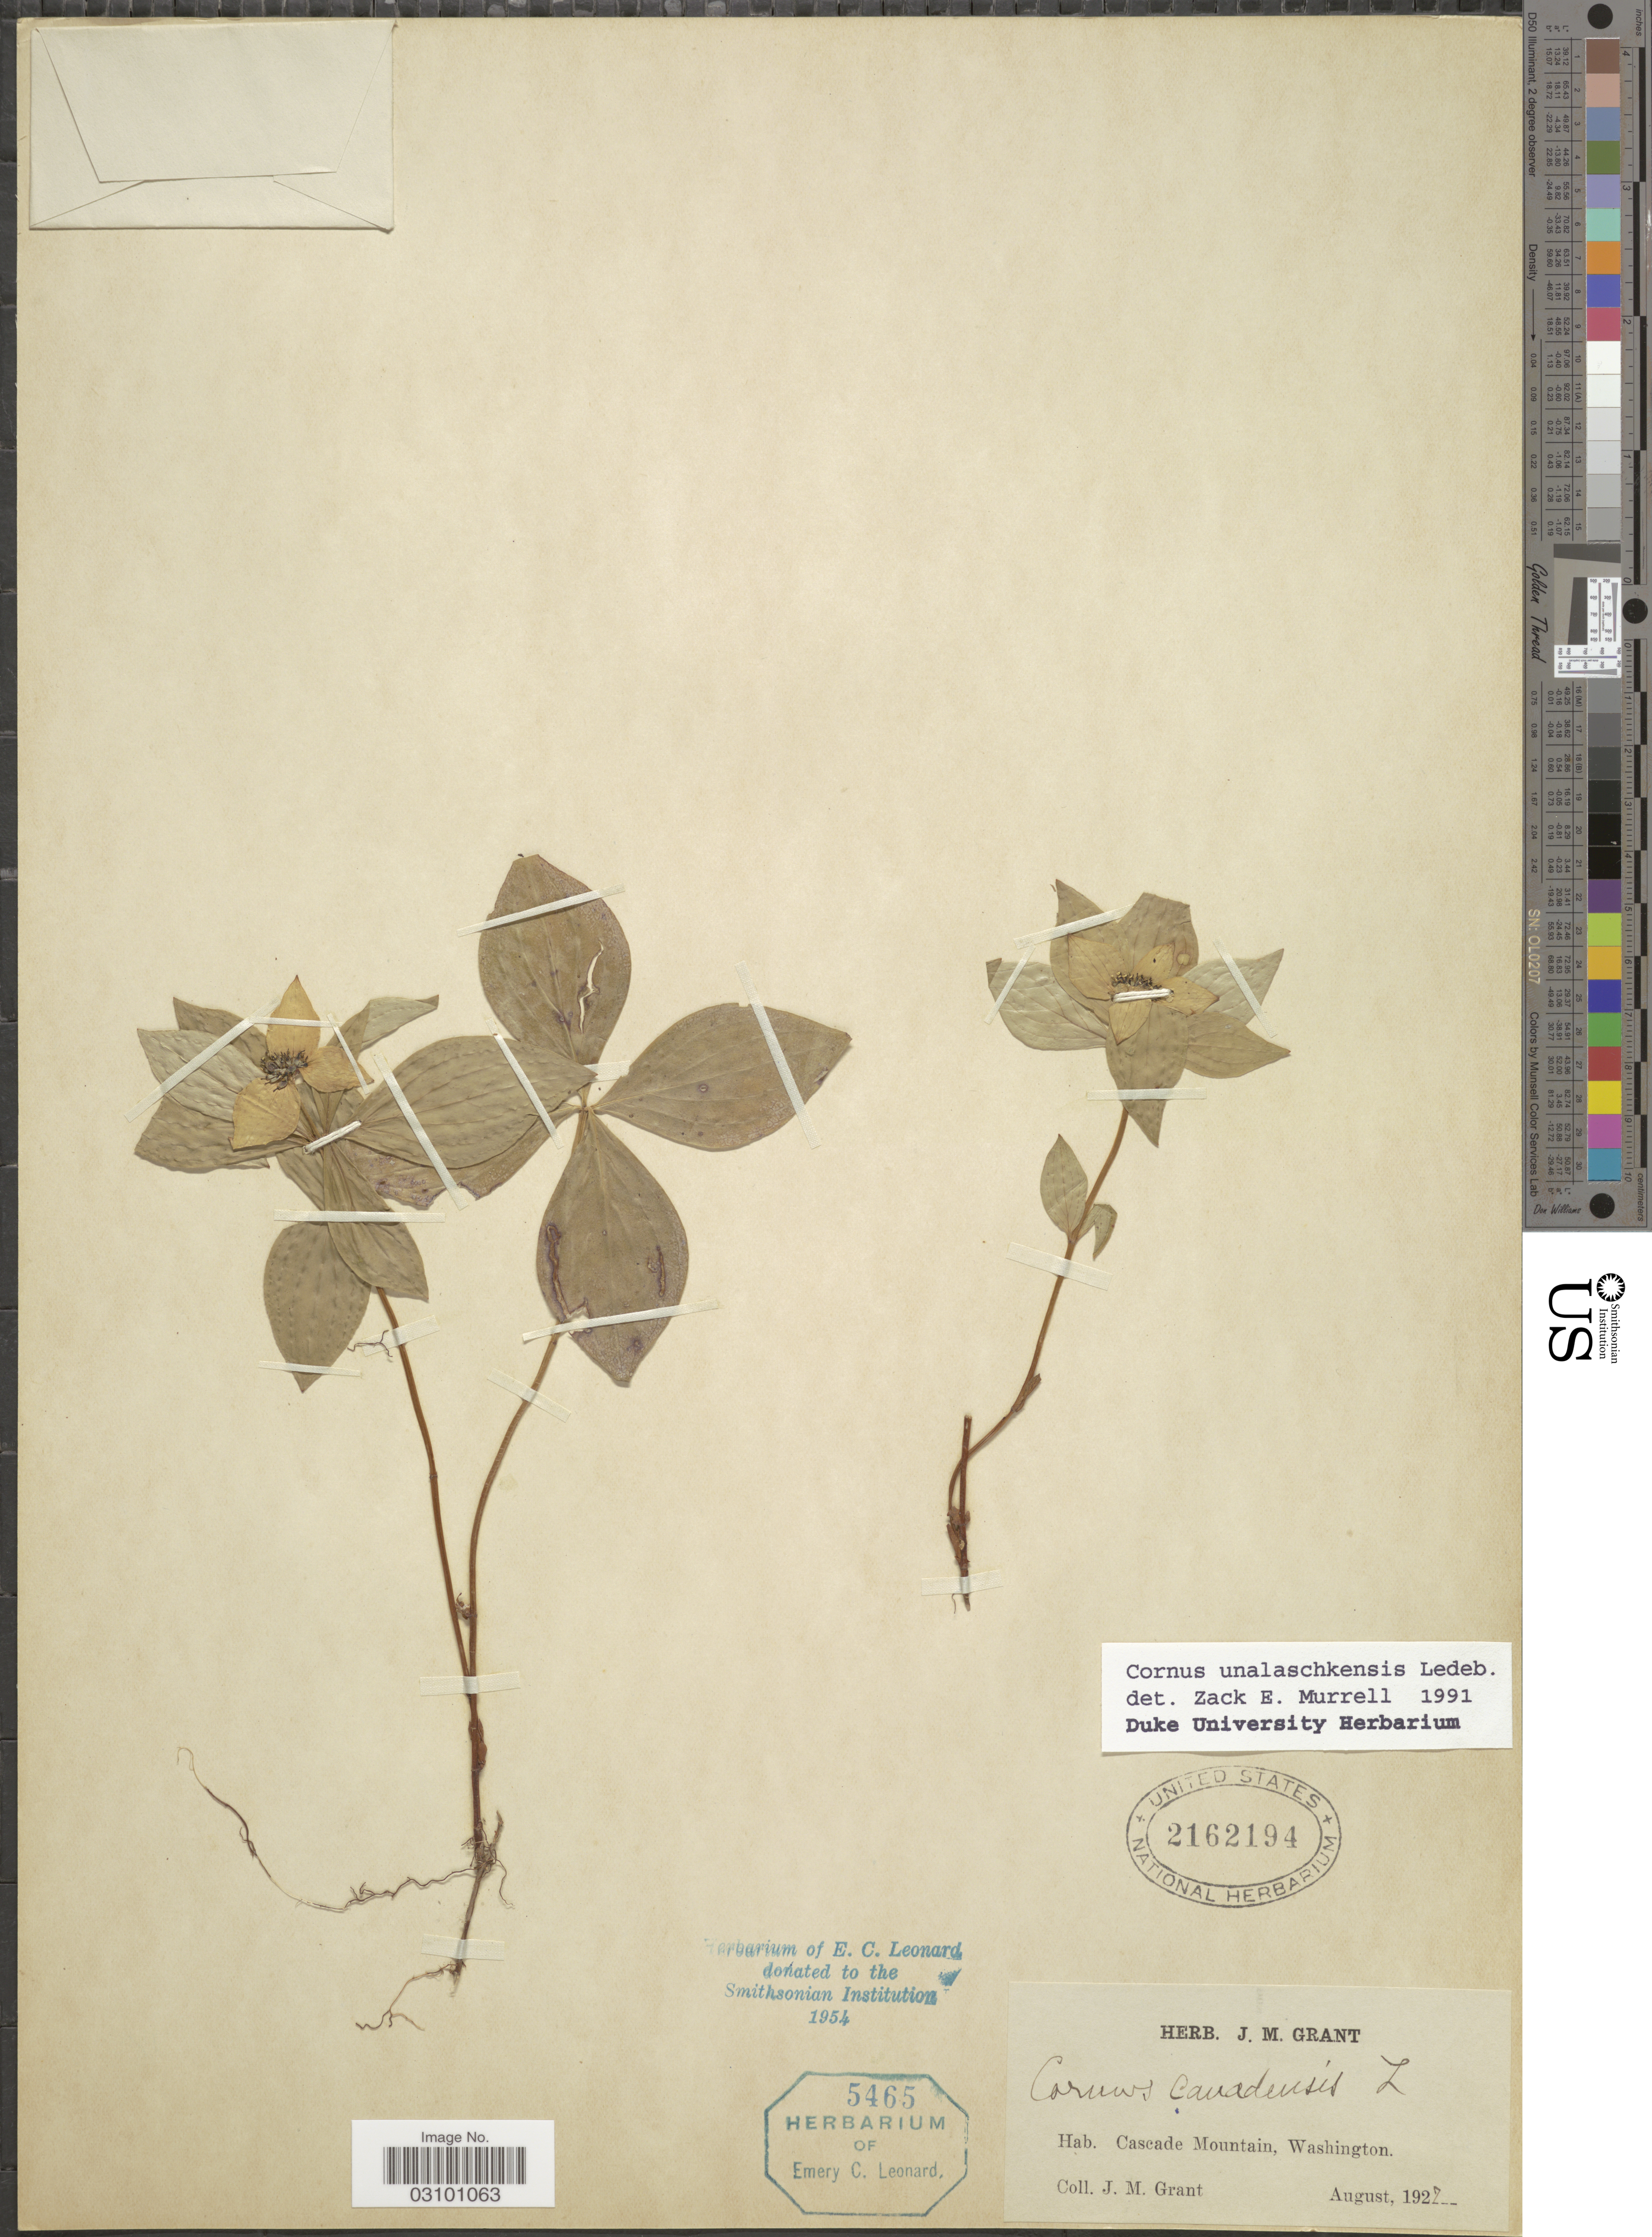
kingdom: Plantae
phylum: Tracheophyta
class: Magnoliopsida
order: Cornales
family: Cornaceae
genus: Cornus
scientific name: Cornus unalaschkensis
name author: Ledeb.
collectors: J. M. Grant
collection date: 1927-08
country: United States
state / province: Washington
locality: Cascade Mountain.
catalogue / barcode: US 2162194